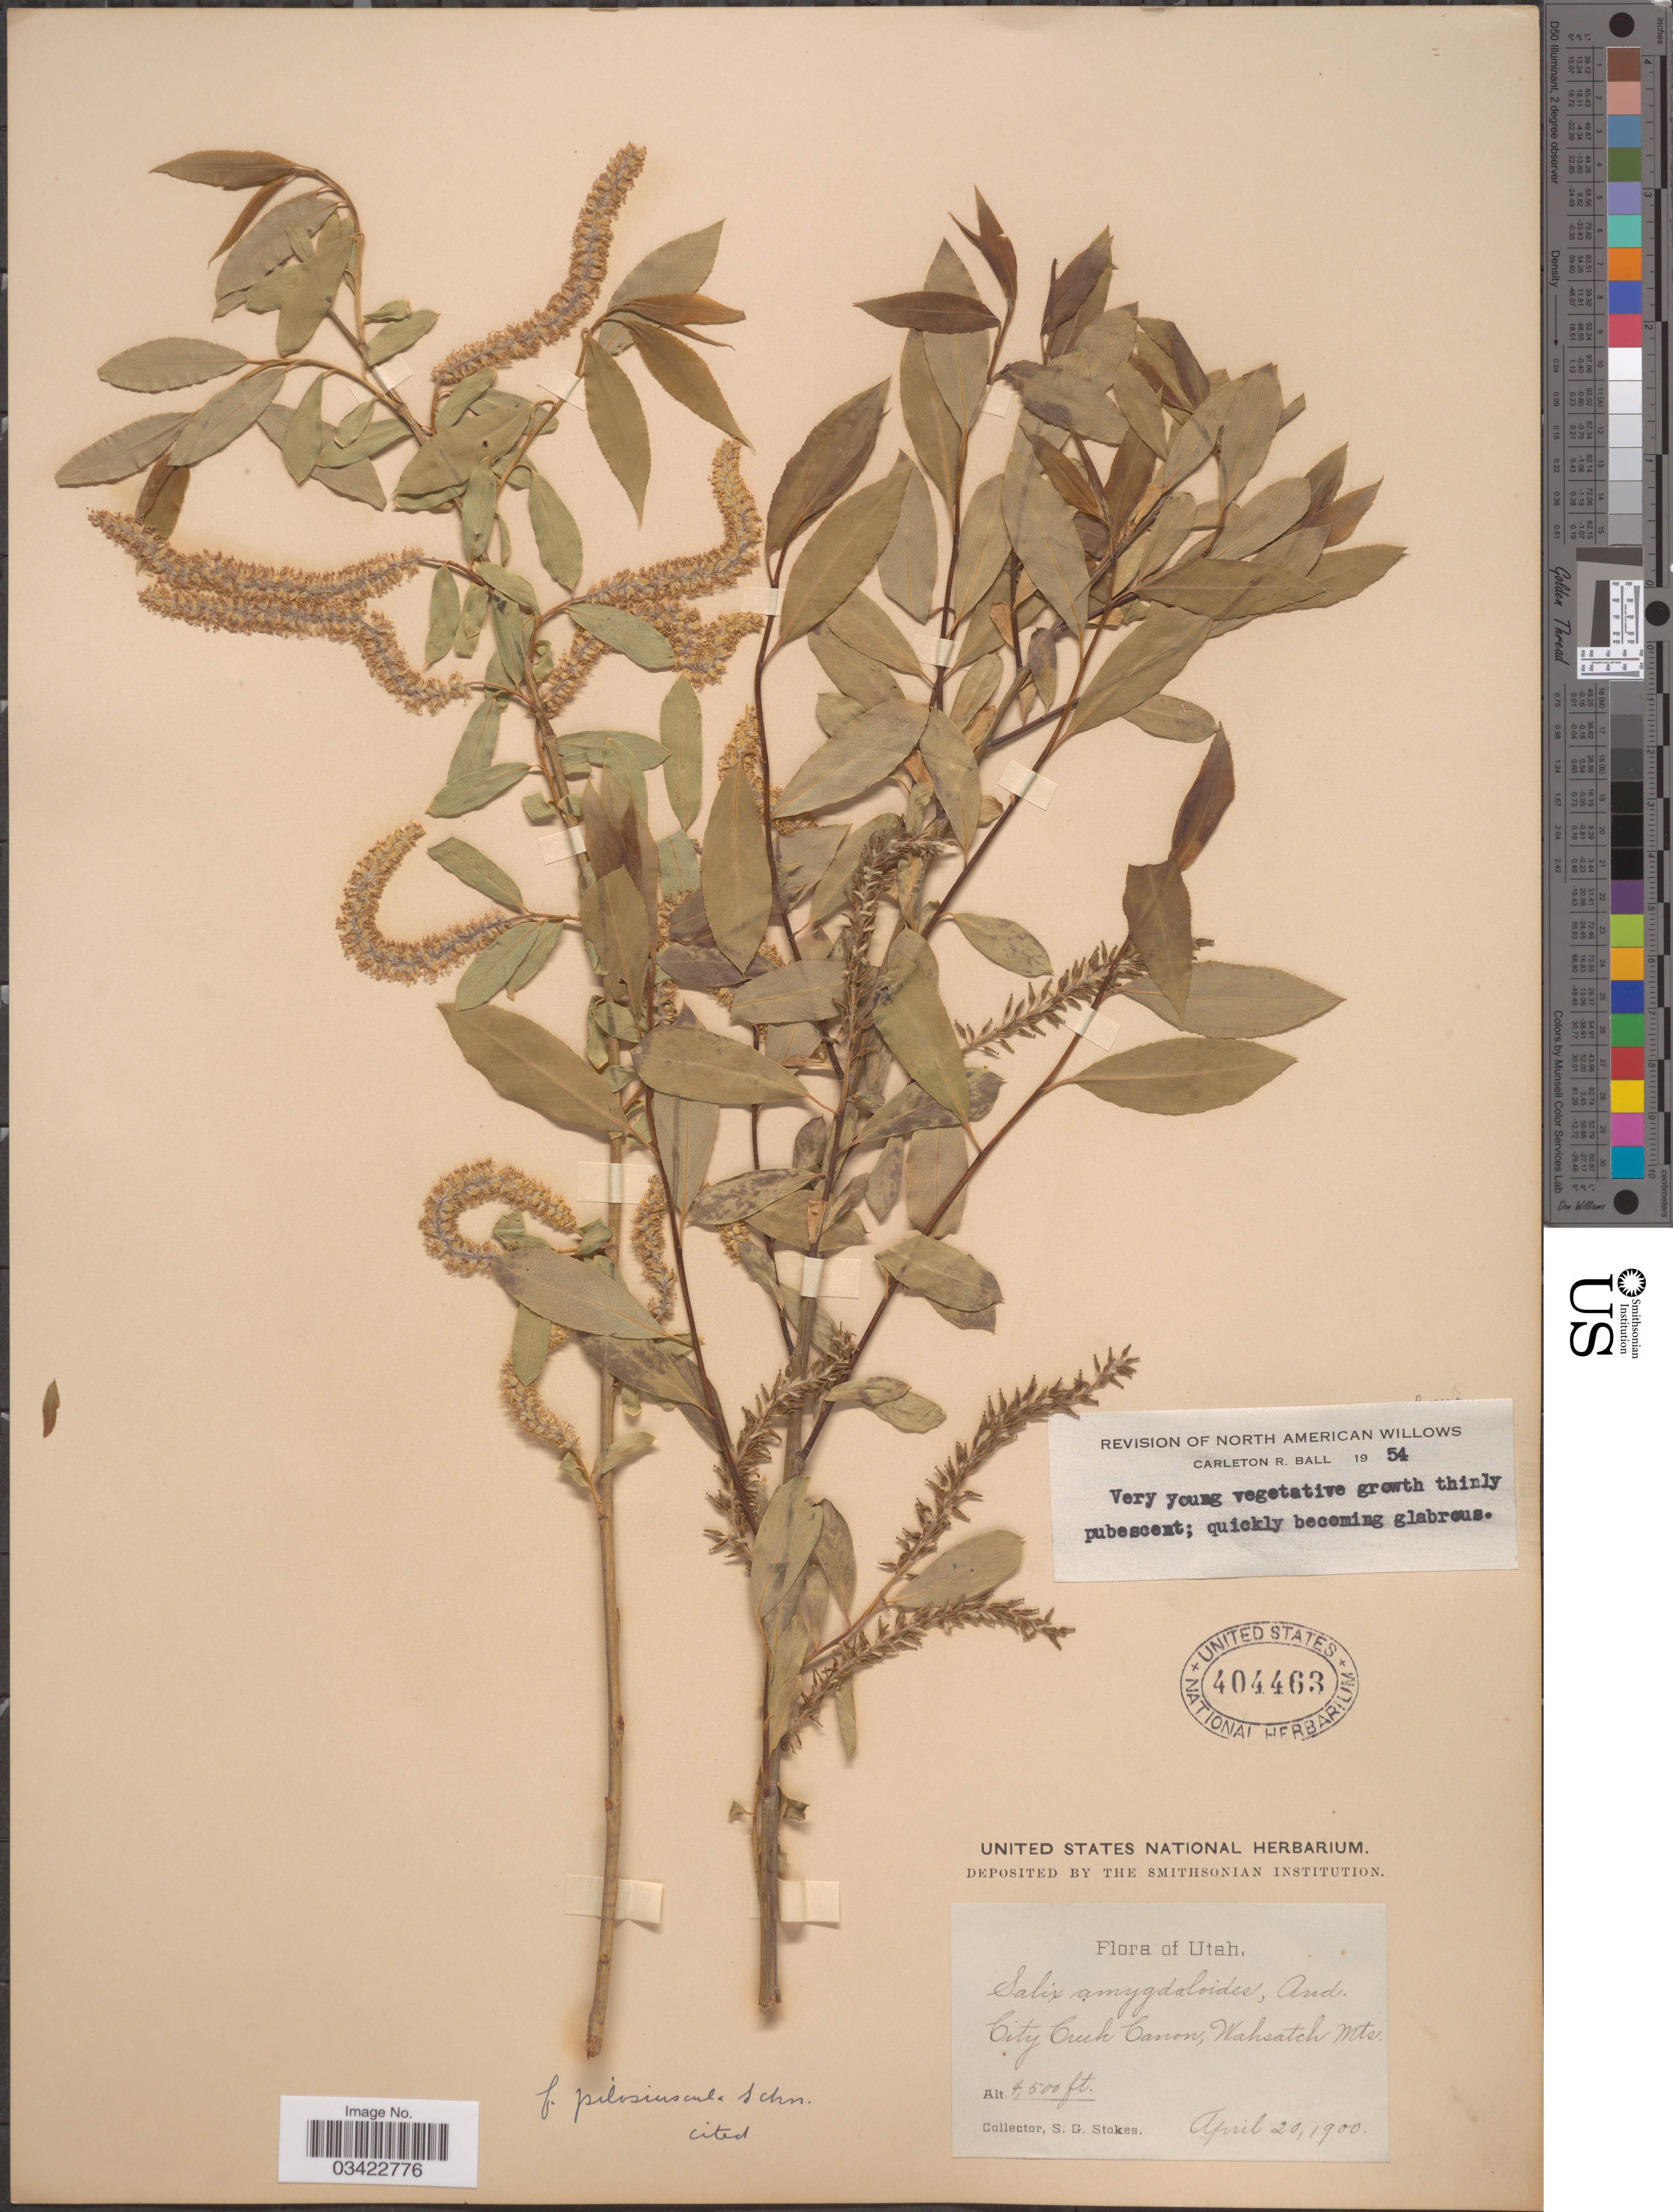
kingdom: Plantae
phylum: Tracheophyta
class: Magnoliopsida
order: Malpighiales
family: Salicaceae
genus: Salix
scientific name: Salix amygdaloides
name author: Andersson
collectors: S. G. Stokes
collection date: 1900-04-20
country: United States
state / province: Utah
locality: City Creek Canon, Wahsatch Mts.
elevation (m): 1372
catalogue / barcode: US 404463